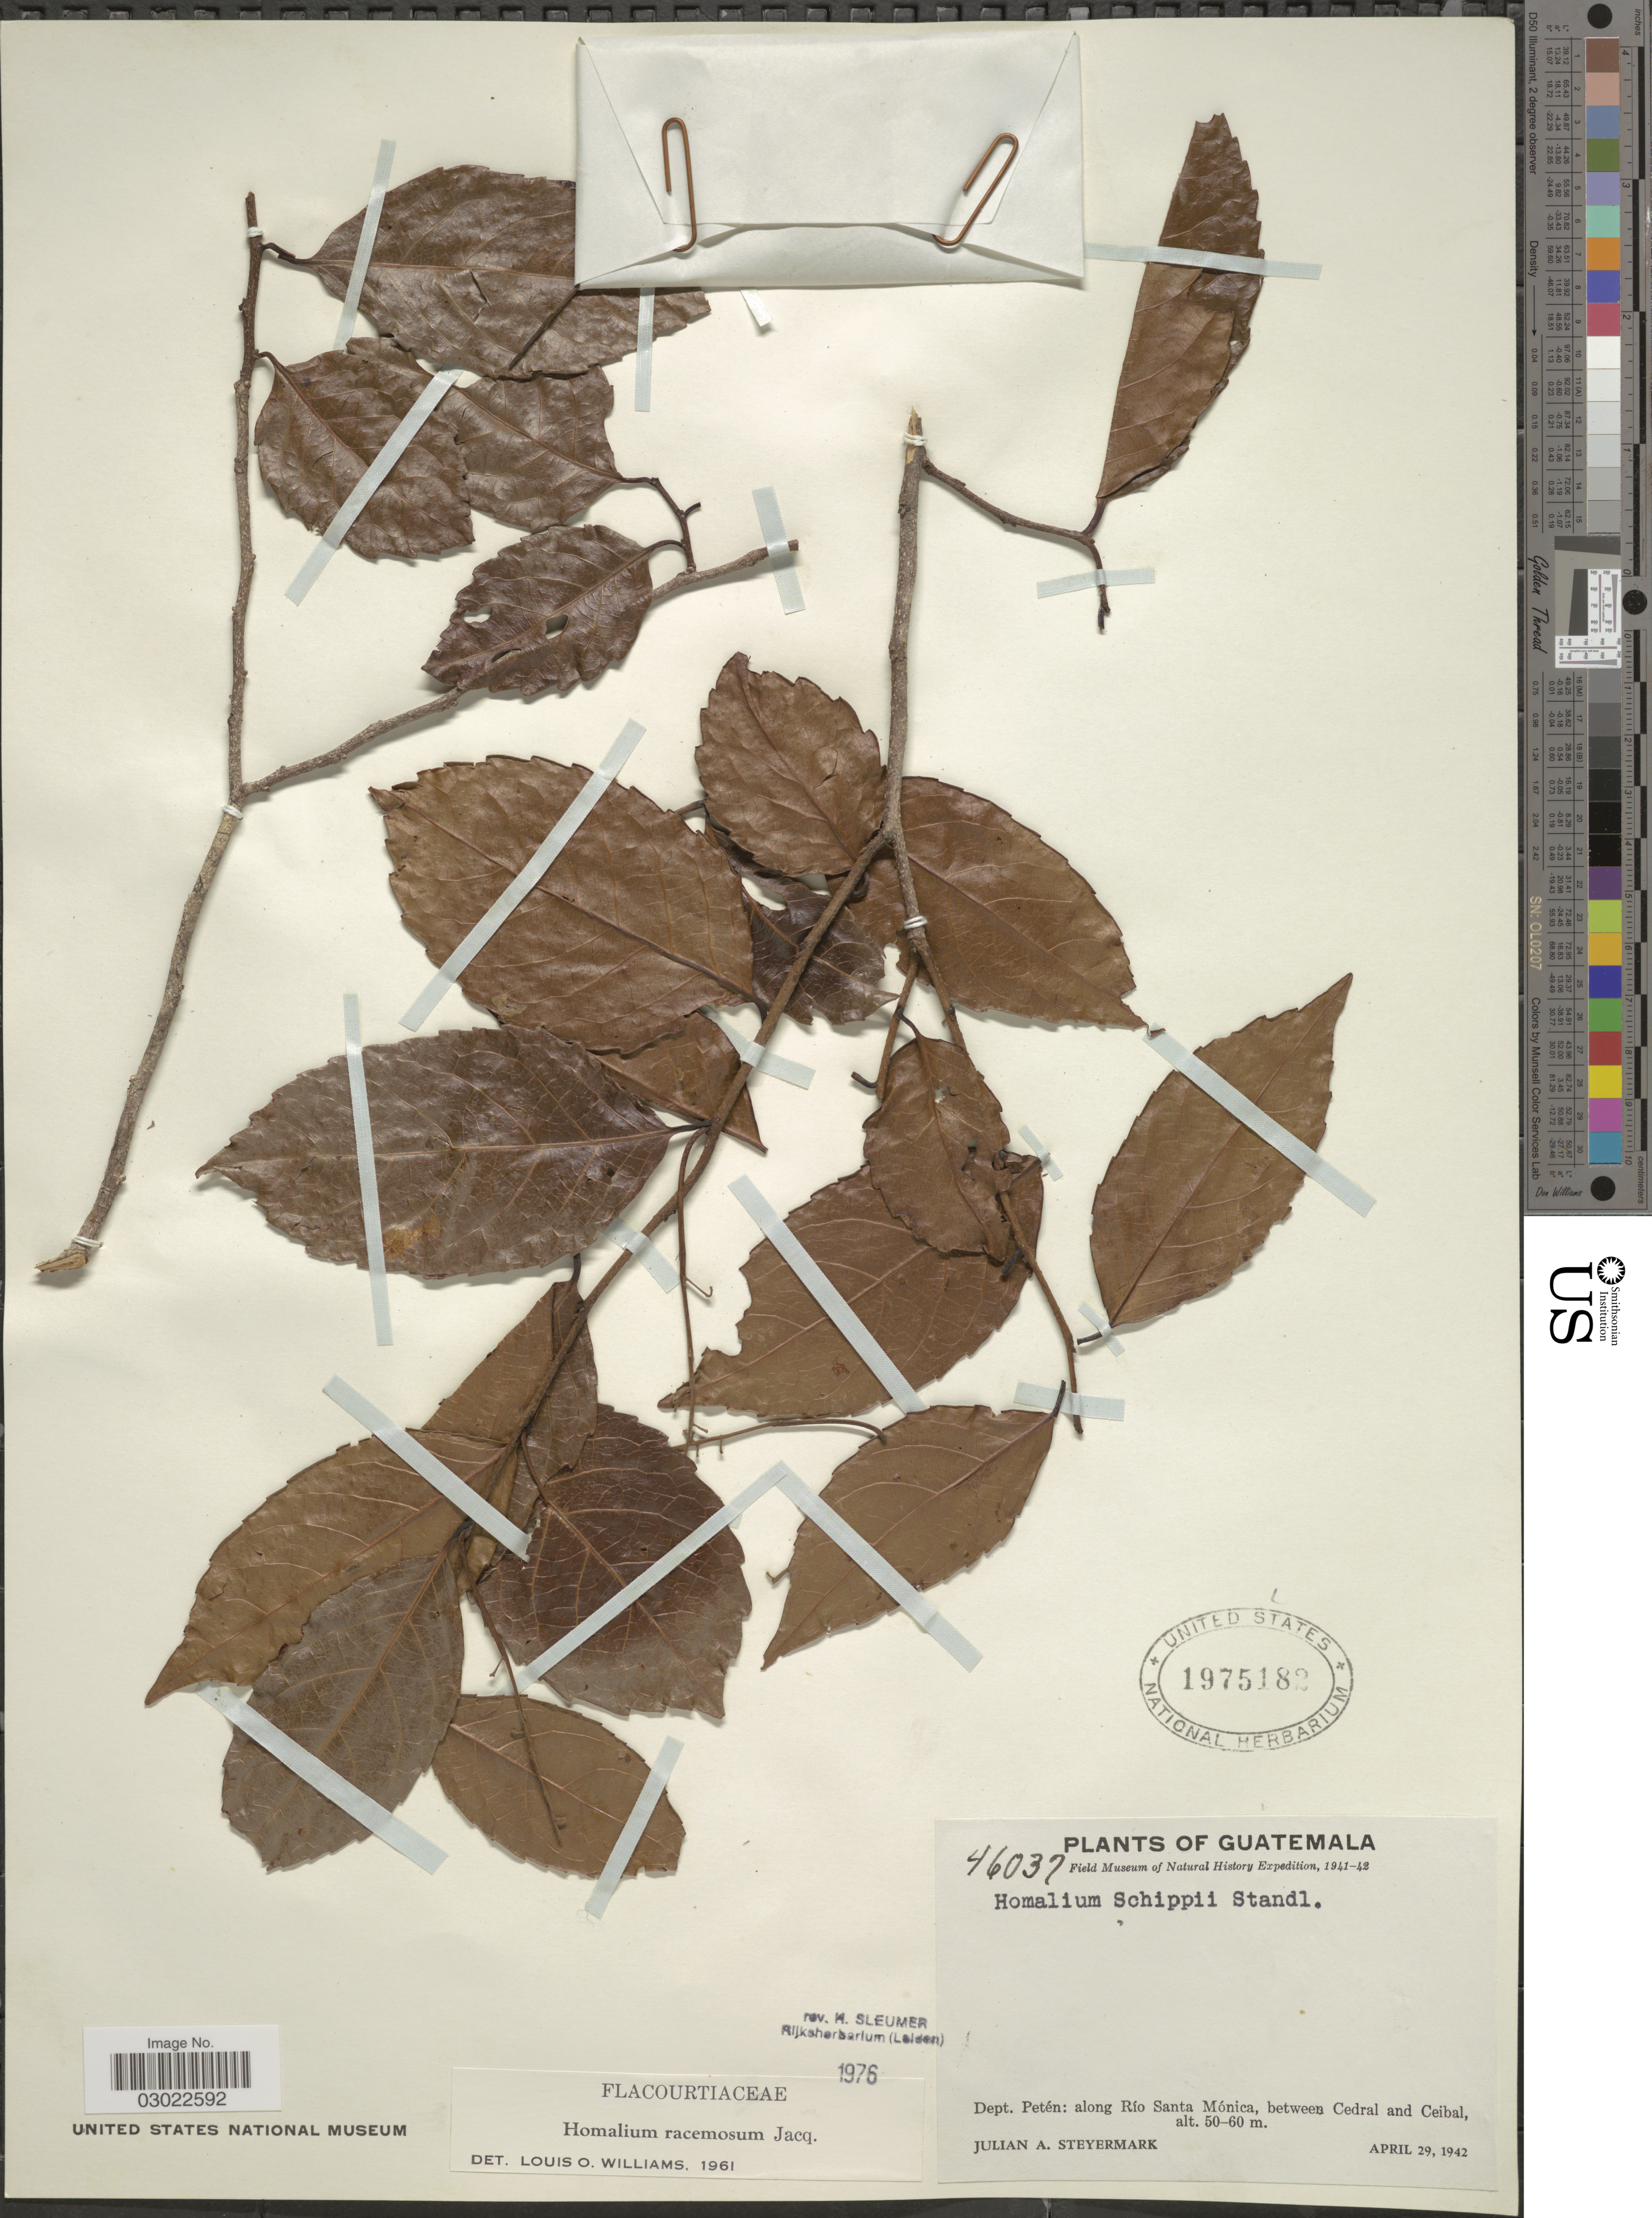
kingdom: Plantae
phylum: Tracheophyta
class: Magnoliopsida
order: Malpighiales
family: Salicaceae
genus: Homalium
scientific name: Homalium racemosum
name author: Jacq.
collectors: J. Steyermark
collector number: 46037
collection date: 1942-04-29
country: Guatemala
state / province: El Petén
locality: Dept. Petén: along Río Santa Mónica, between Cedral and Ceibal.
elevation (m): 50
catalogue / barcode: US 1975182